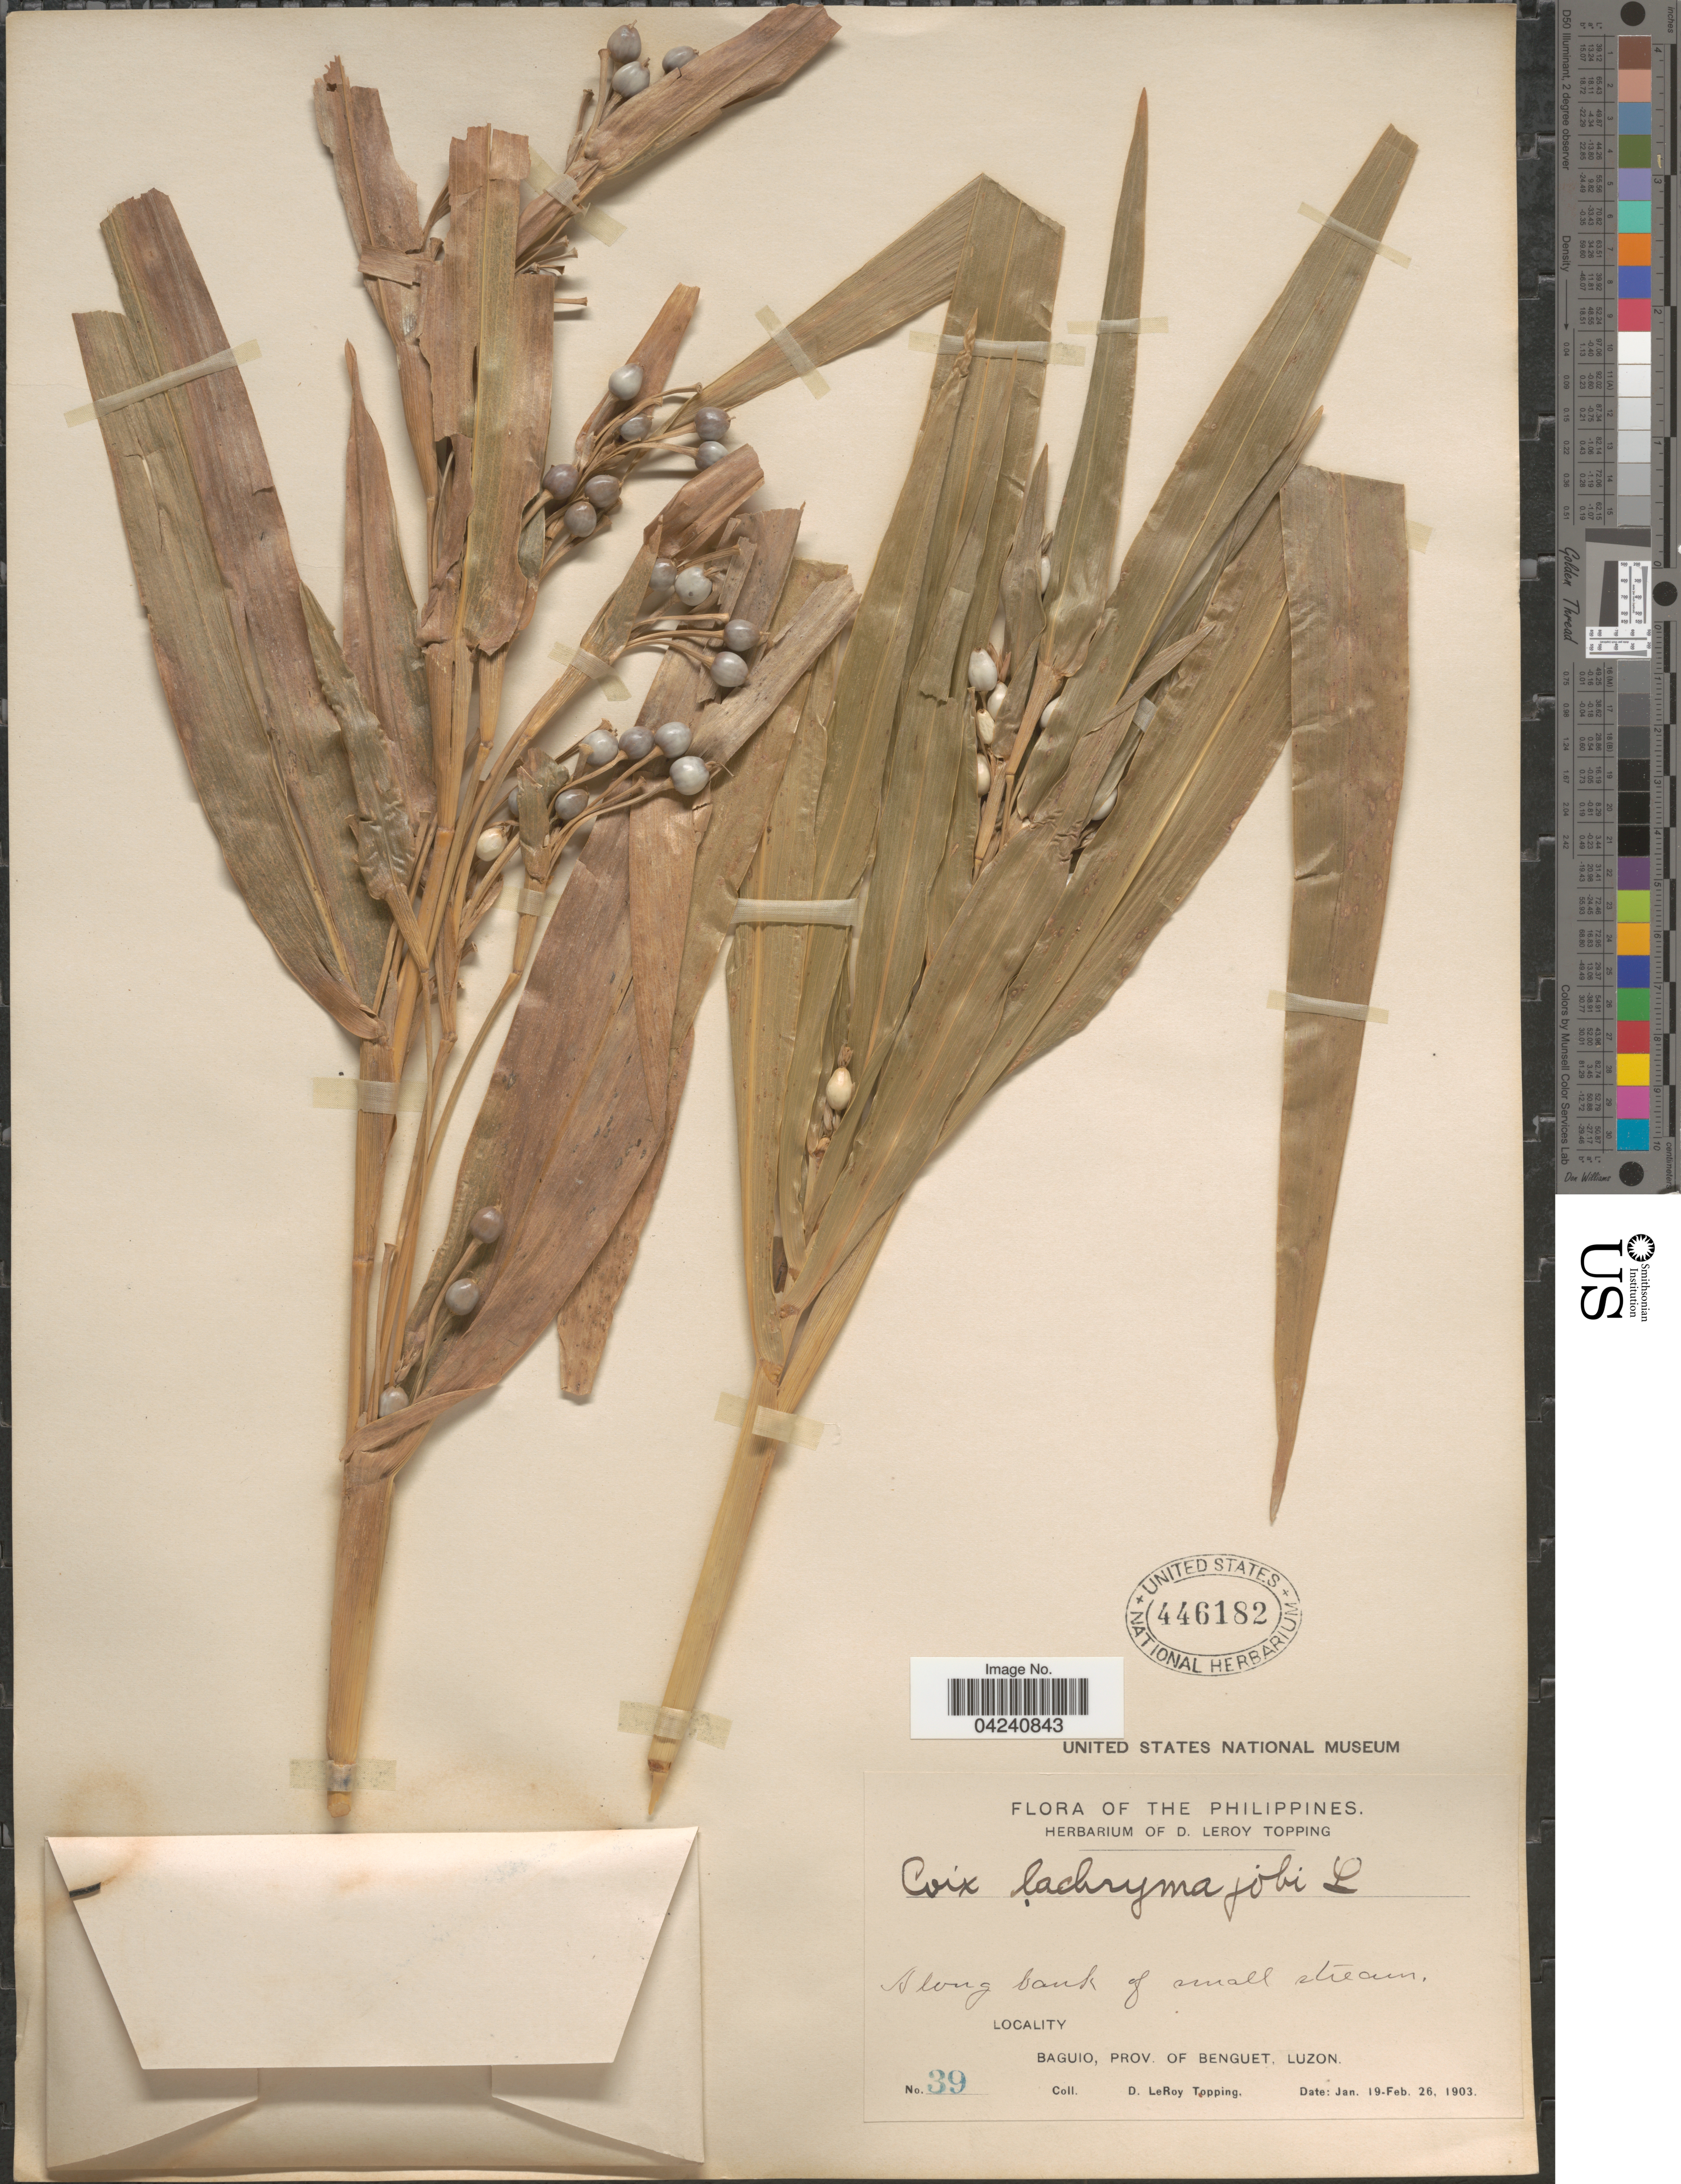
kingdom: Plantae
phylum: Tracheophyta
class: Liliopsida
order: Poales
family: Poaceae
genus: Coix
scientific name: Coix lacryma-jobi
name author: L.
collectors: D. L. Topping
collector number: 39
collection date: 1903-01-19/1903-02-26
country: Philippines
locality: Along bank of small stream. Baguio, Prov. of Benguet, Luzon.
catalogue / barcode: US 446182